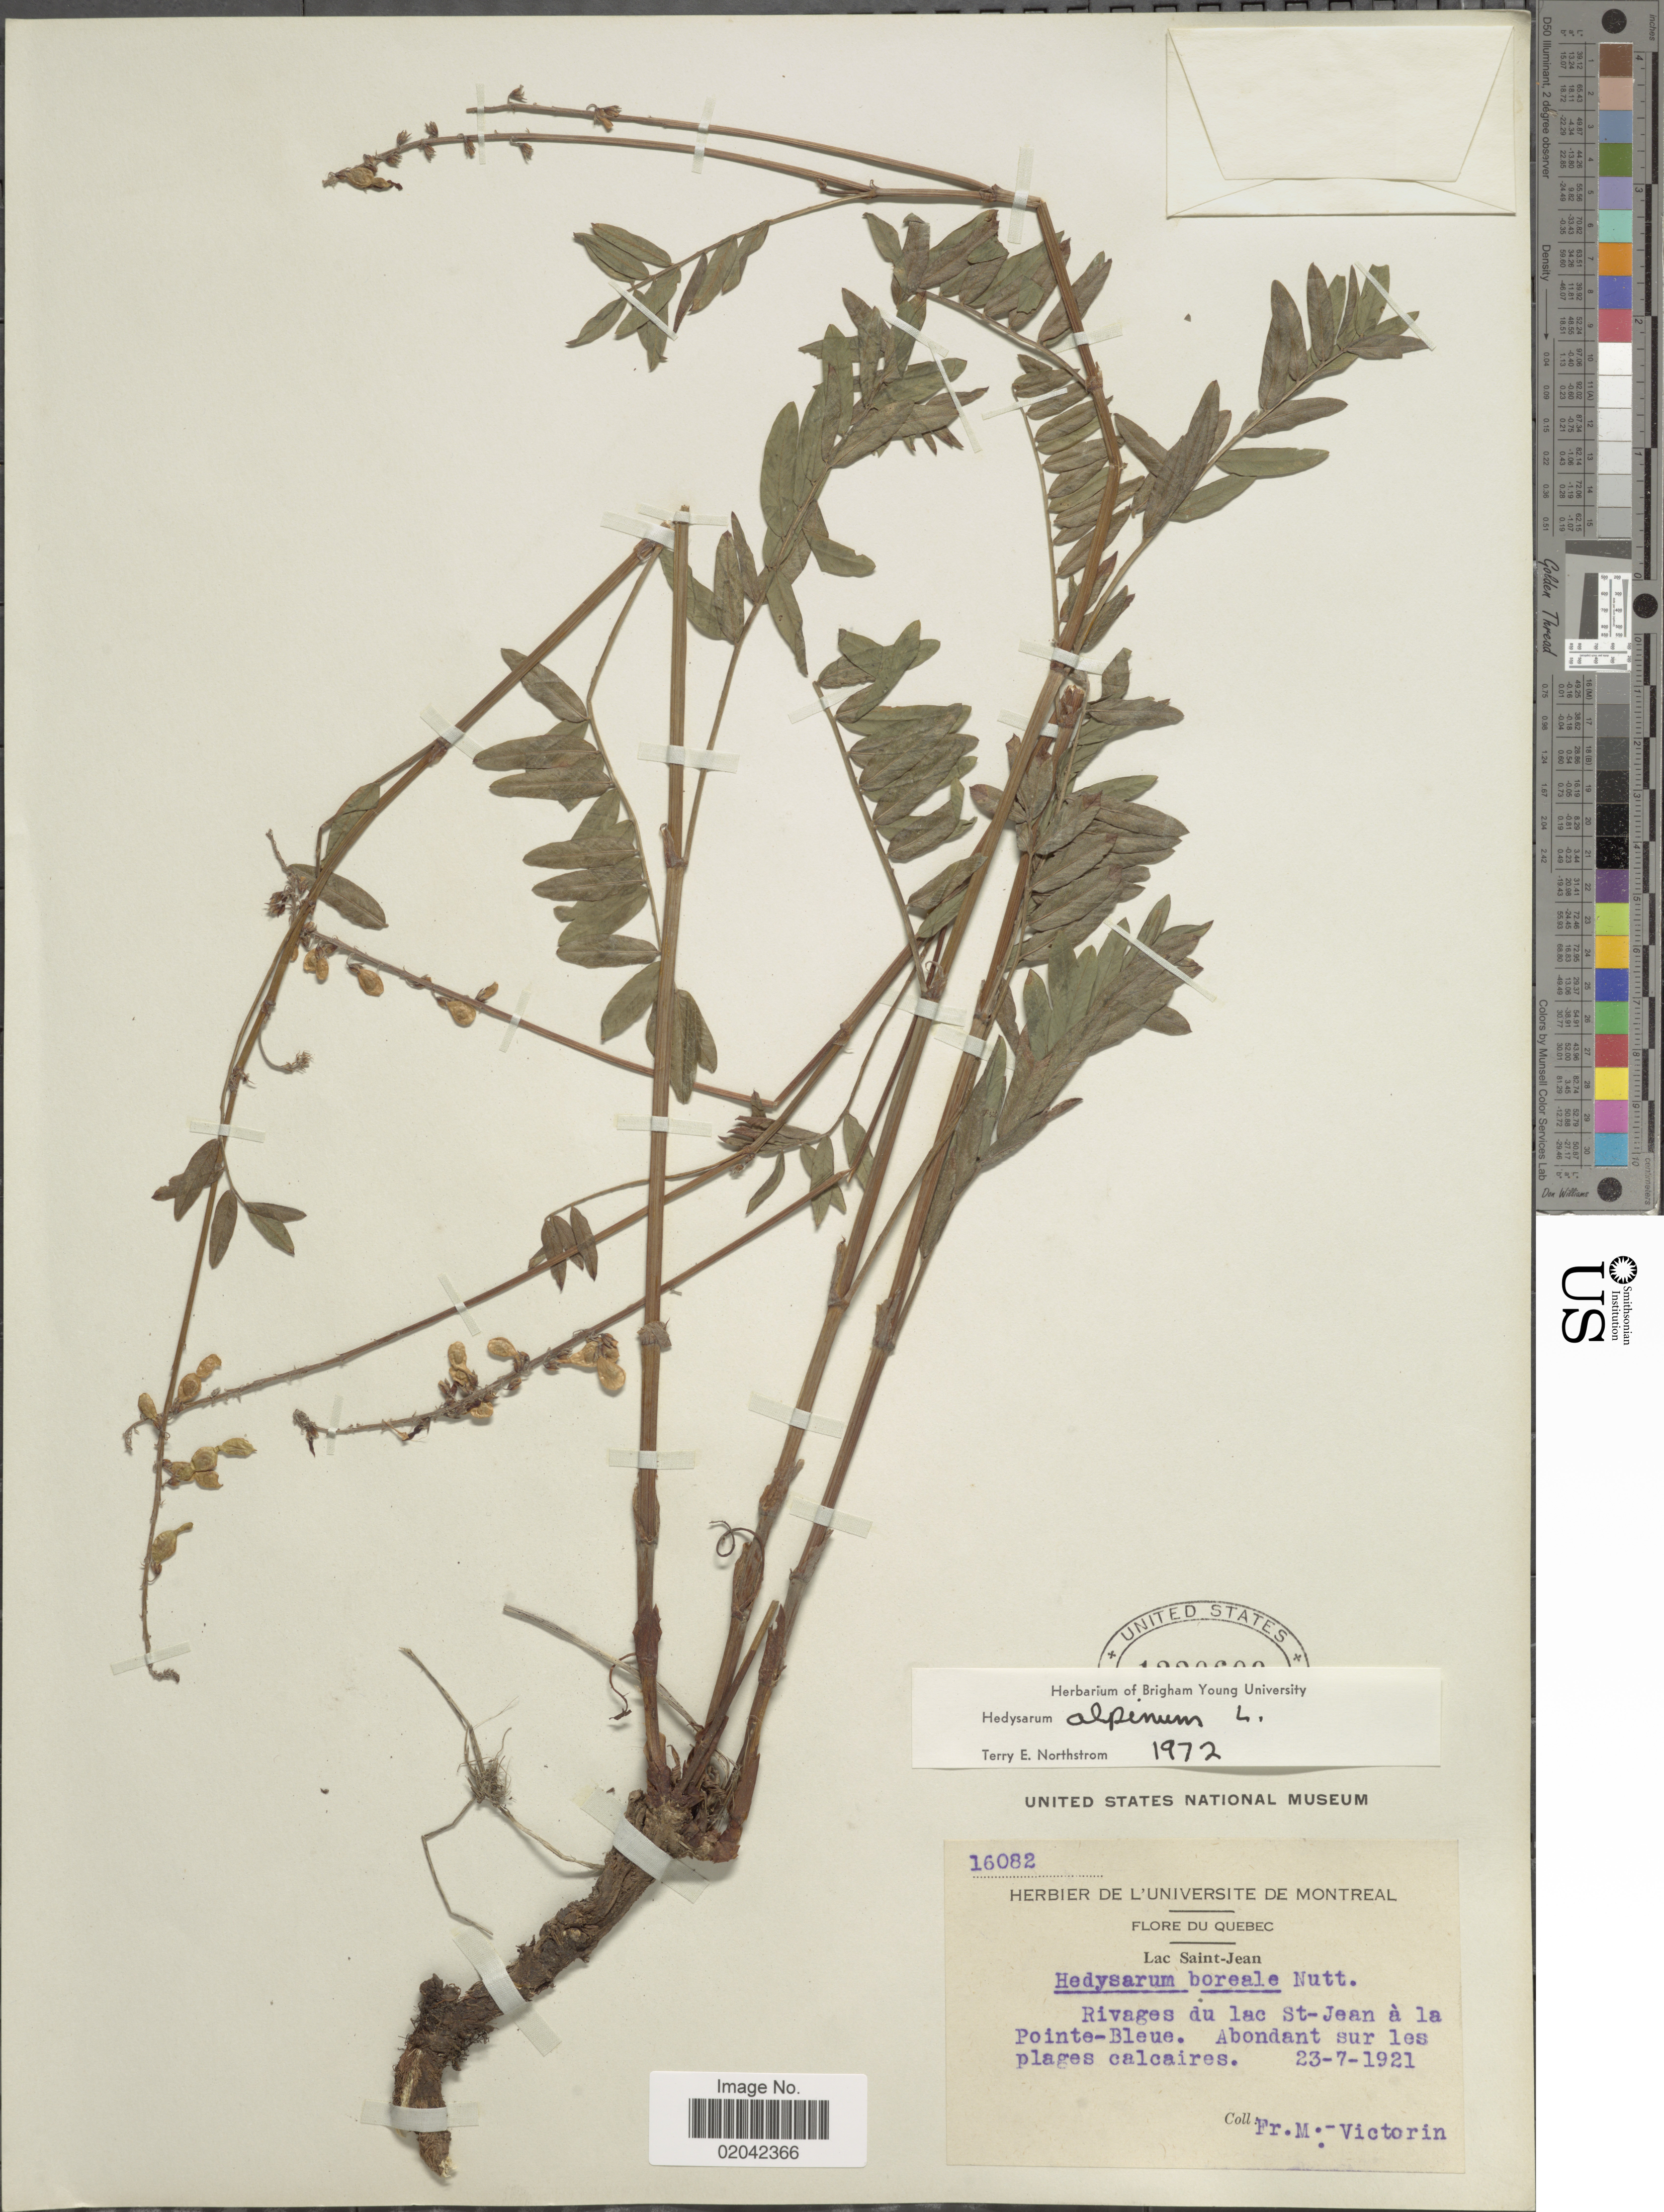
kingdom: Plantae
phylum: Tracheophyta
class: Magnoliopsida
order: Fabales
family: Fabaceae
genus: Hedysarum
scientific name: Hedysarum alpinum var. americanum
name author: Michx. ex Pursh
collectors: F. Marie-Victorin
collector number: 16082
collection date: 1921-07-23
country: Canada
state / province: Quebec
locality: Lac Saint-Jean, rivages du lac St-Jean a la Pointe-Bleue